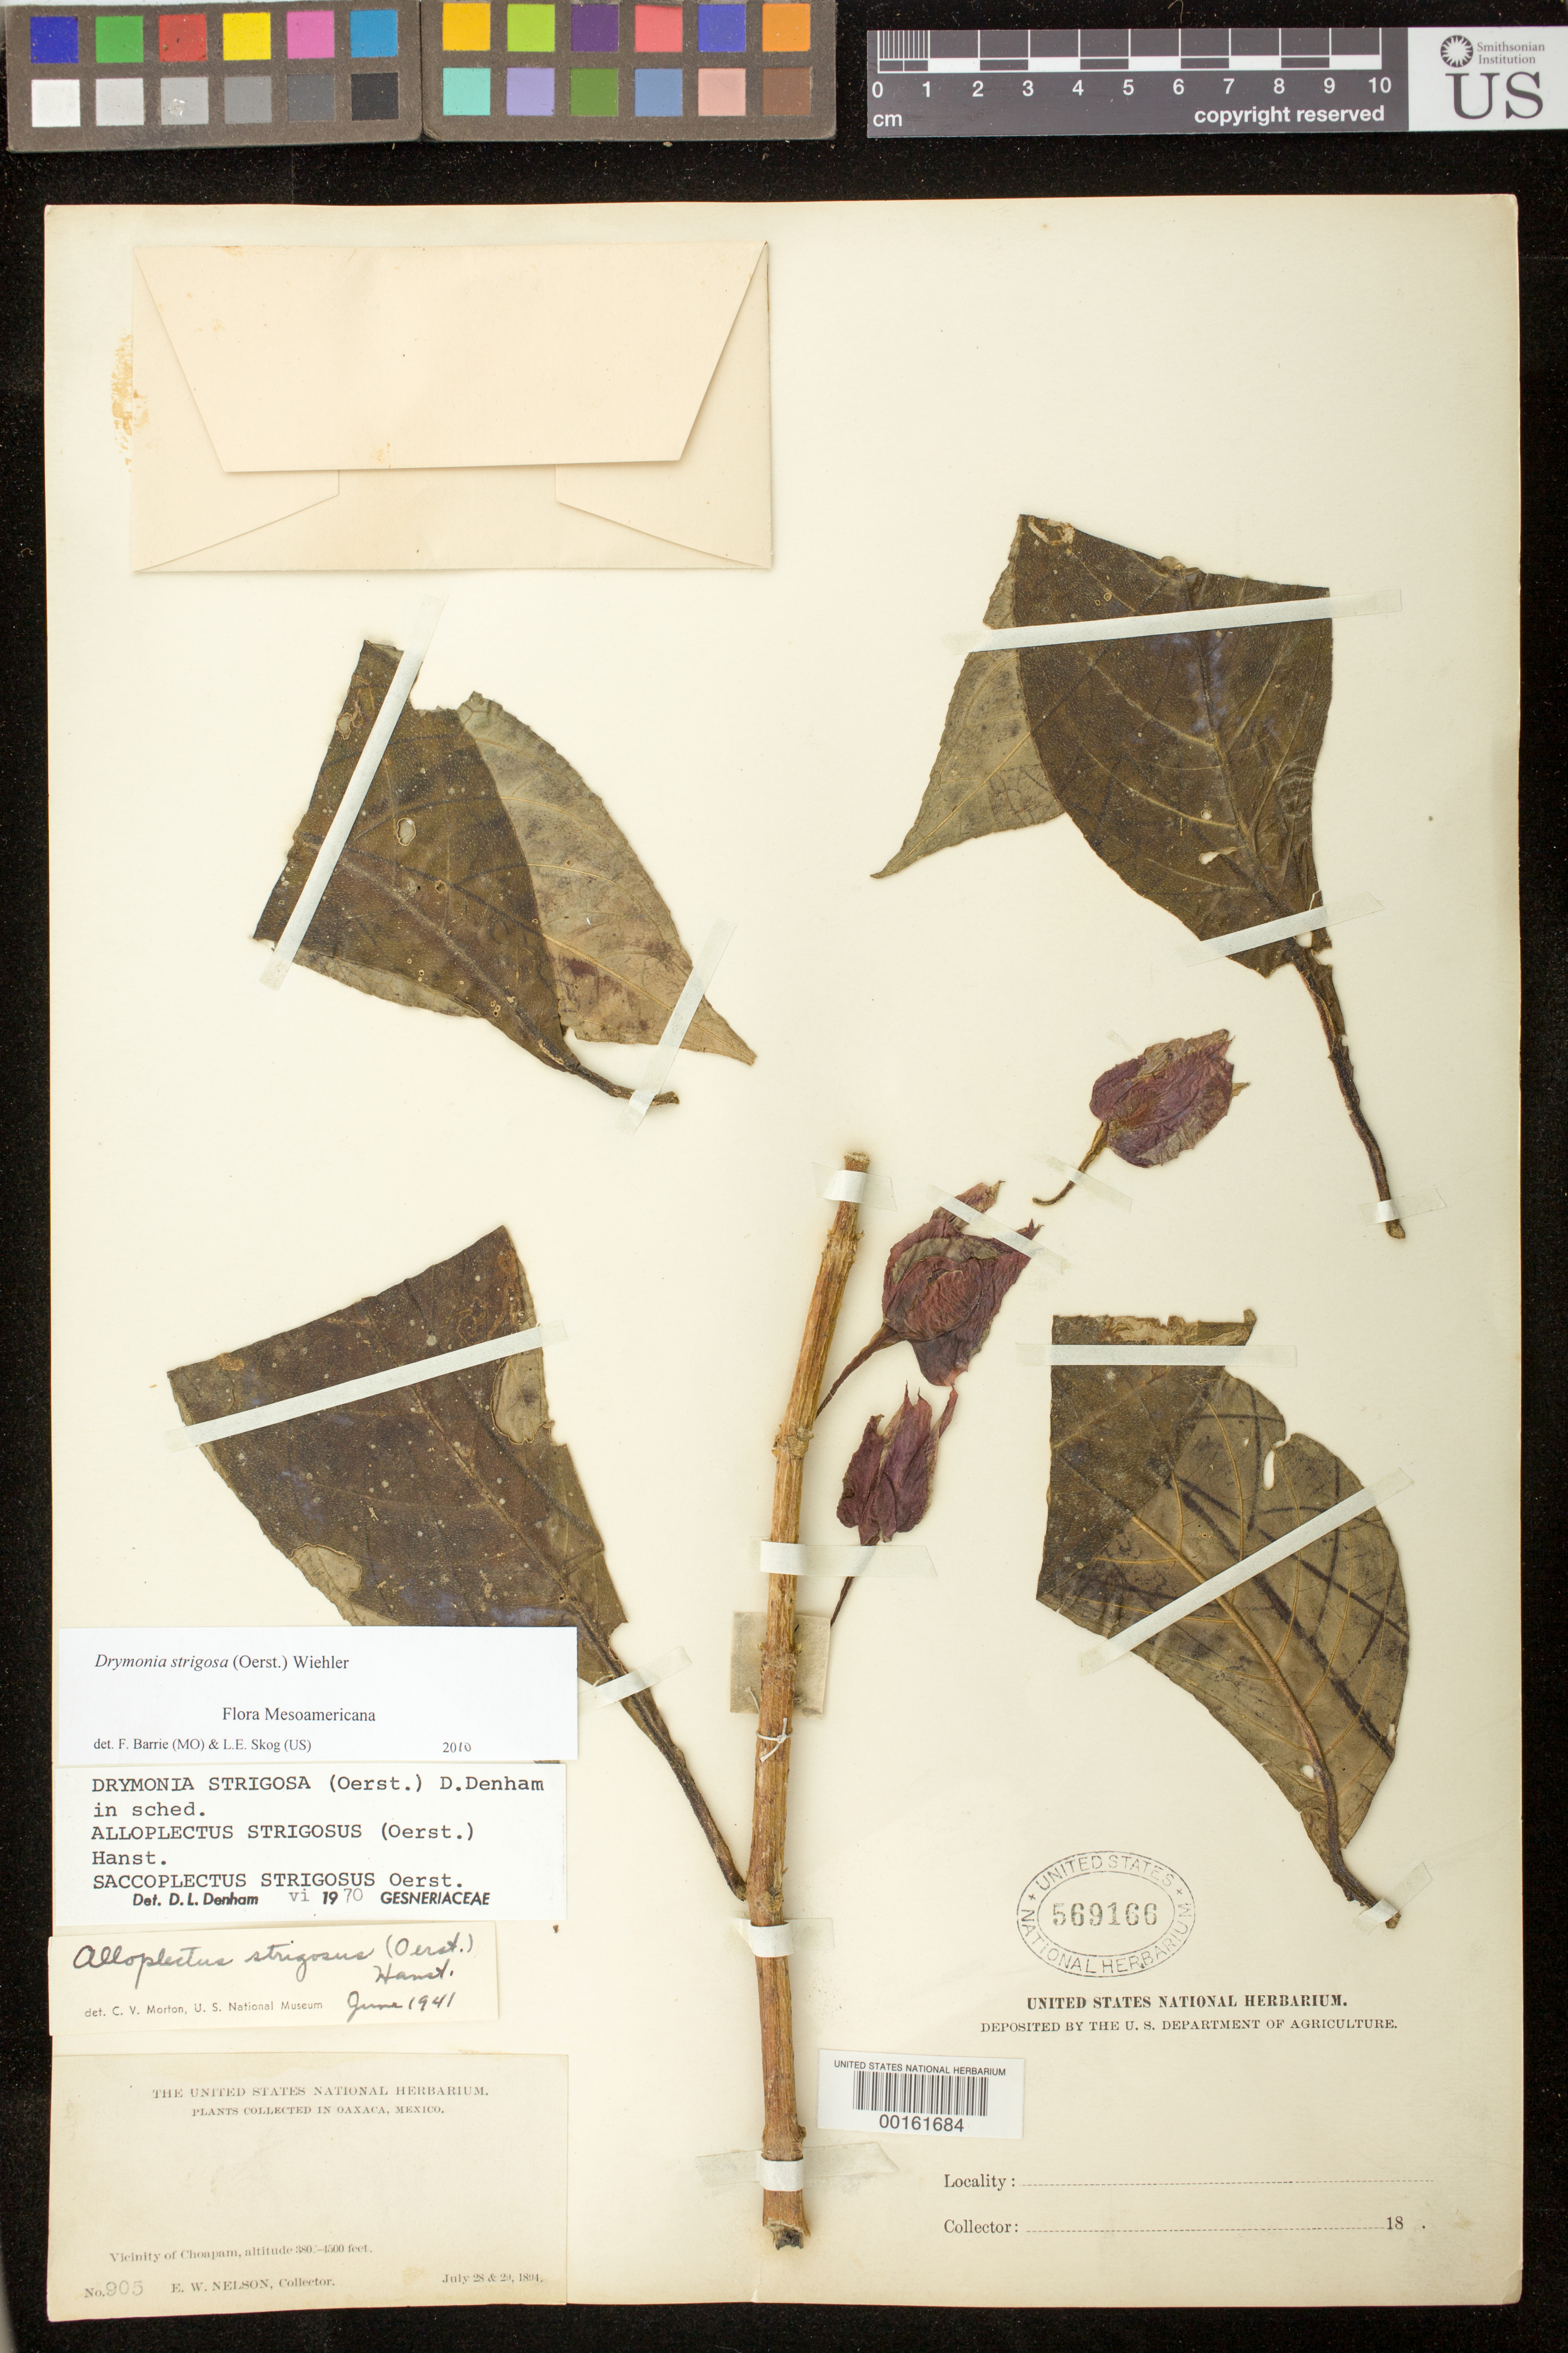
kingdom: Plantae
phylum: Tracheophyta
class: Magnoliopsida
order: Lamiales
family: Gesneriaceae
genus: Drymonia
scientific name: Drymonia strigosa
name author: (Oerst.) Wiehler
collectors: E. W. Nelson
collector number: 905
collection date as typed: Jul 1894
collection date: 1894-07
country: Mexico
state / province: Oaxaca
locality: Vicinity of Choapam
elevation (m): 1158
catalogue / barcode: US 569166